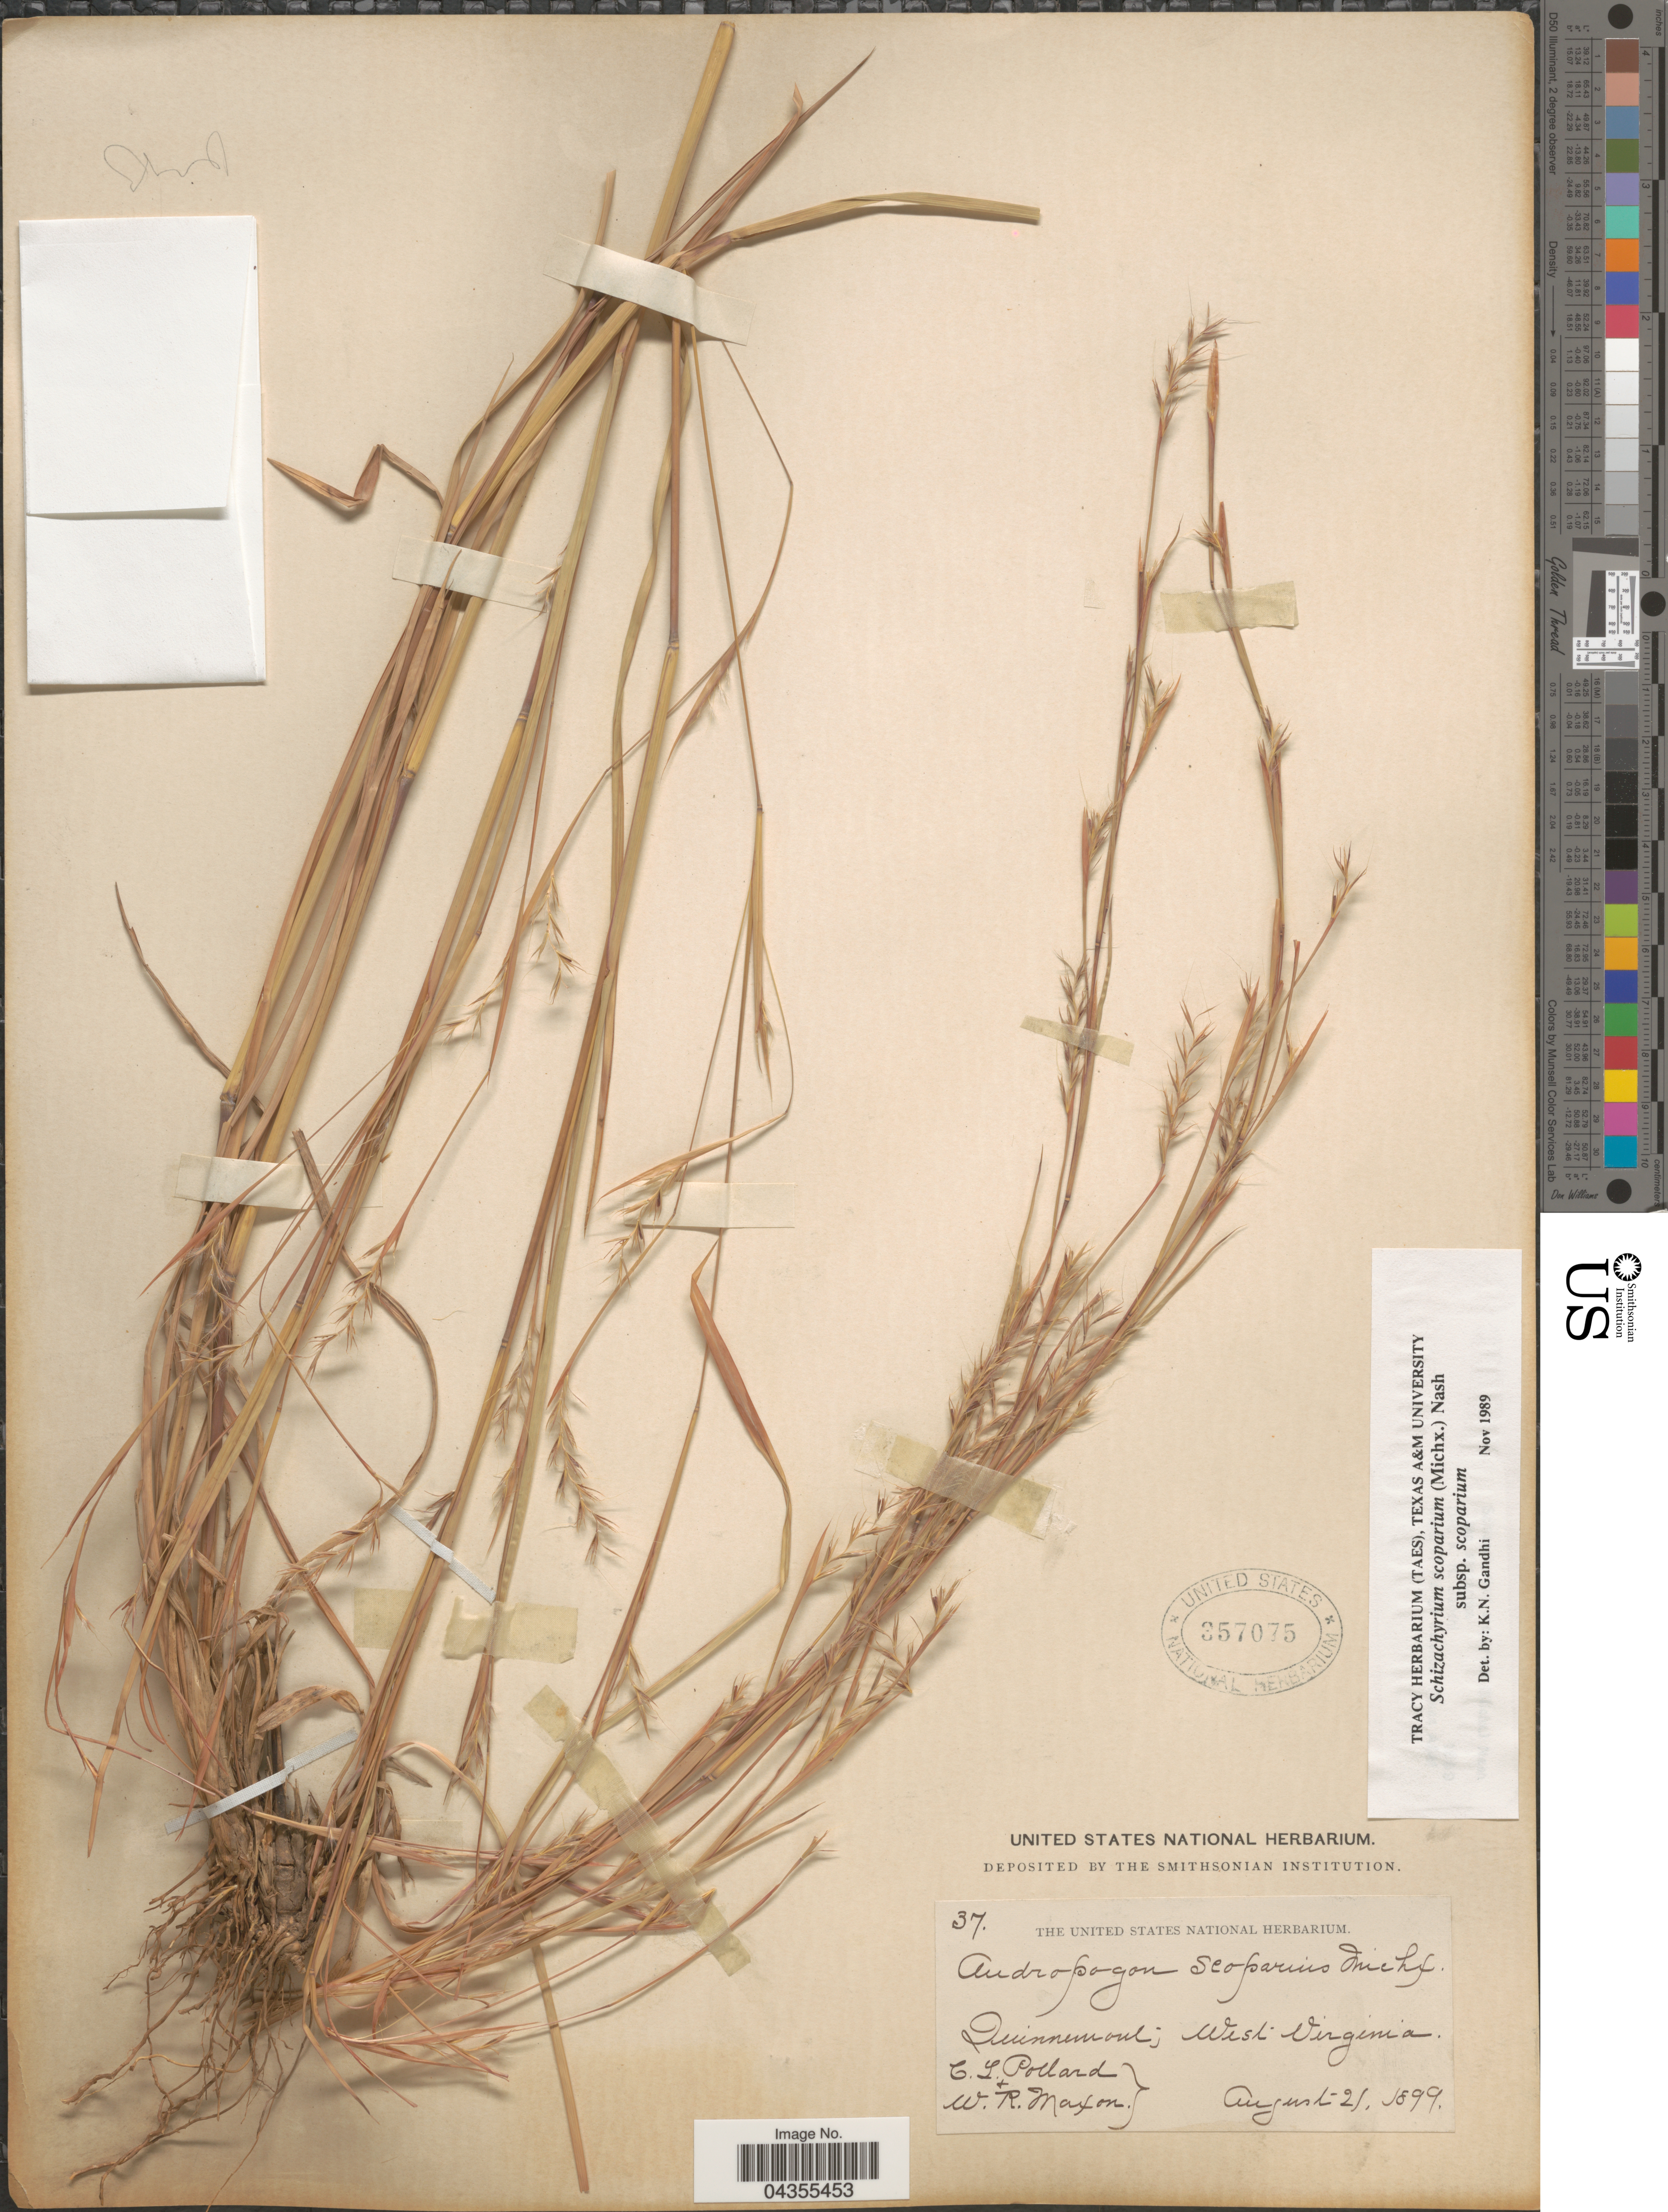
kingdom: Plantae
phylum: Tracheophyta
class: Liliopsida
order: Poales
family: Poaceae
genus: Schizachyrium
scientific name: Schizachyrium scoparium var. scoparium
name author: (Michx.) Nash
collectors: C. L. Pollard & W. R. Maxon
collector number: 37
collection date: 1899-08-21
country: United States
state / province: West Virginia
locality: Quinnimont.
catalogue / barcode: US 357075